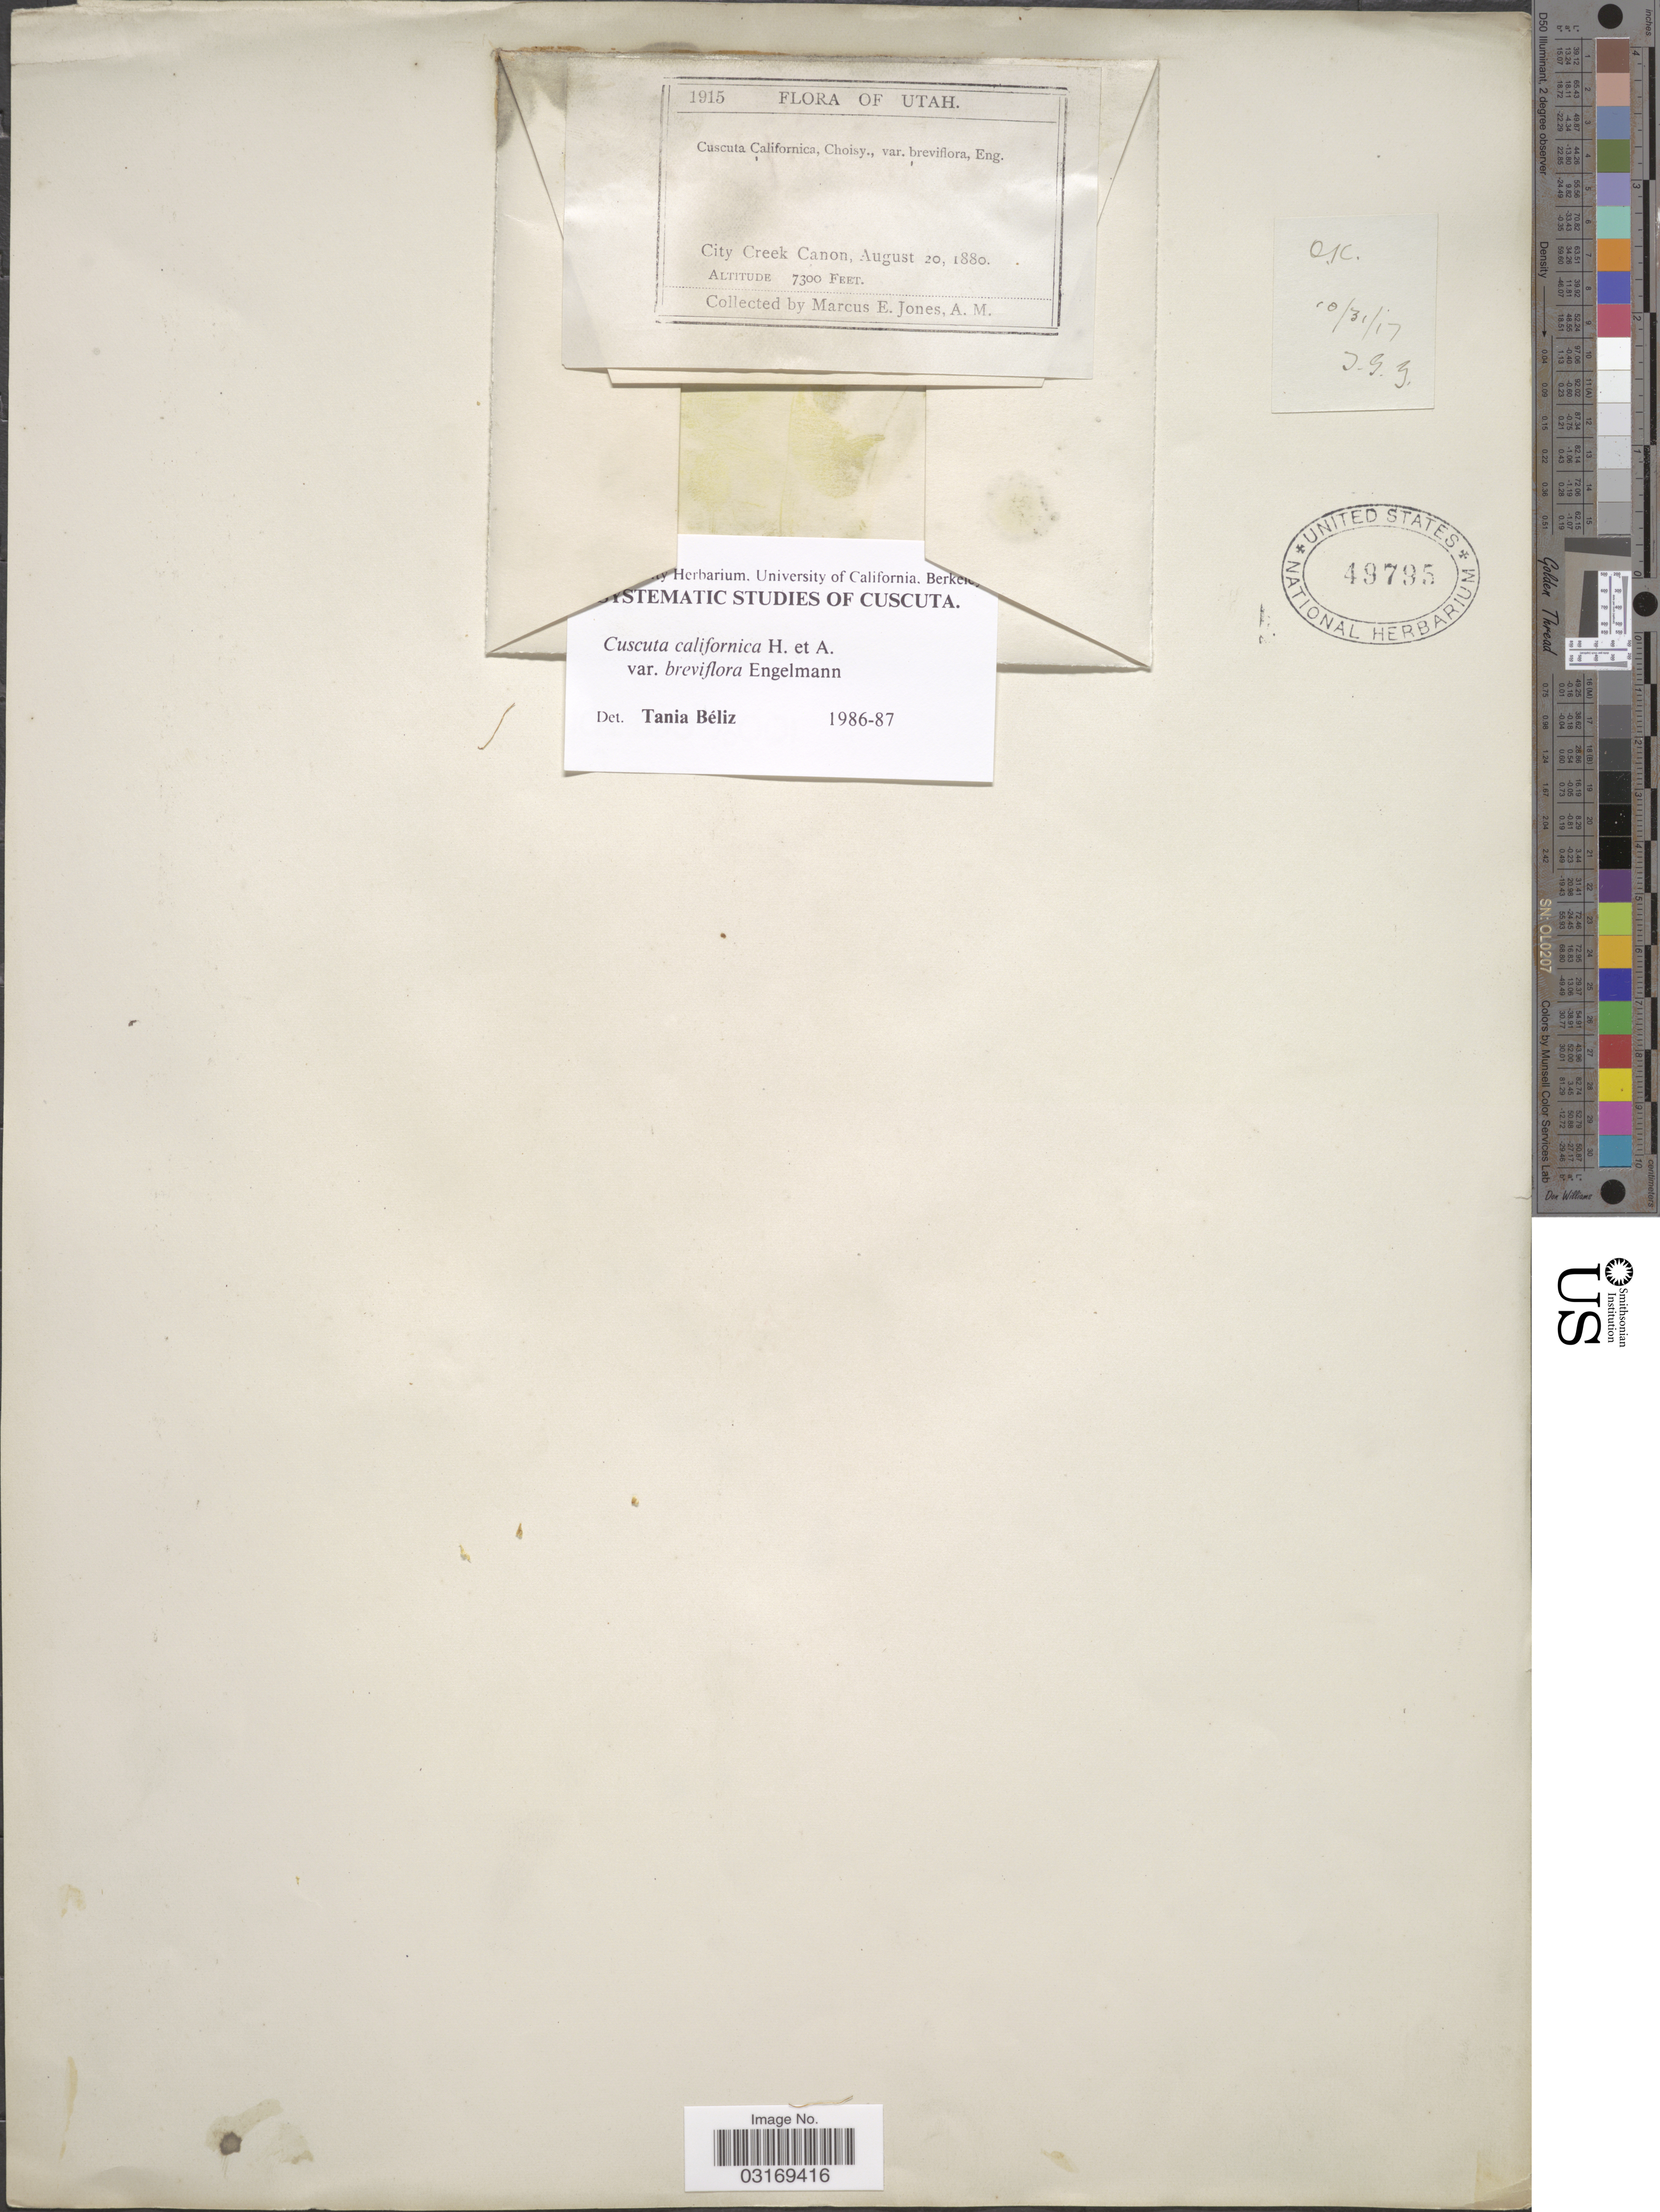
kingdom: Plantae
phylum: Tracheophyta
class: Magnoliopsida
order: Solanales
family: Convolvulaceae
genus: Cuscuta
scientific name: Cuscuta californica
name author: Hook. & Arn.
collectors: M. E. Jones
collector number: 1915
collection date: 1880-08-20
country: United States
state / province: Utah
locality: City Creek Canon.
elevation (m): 2225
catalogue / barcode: US 49795